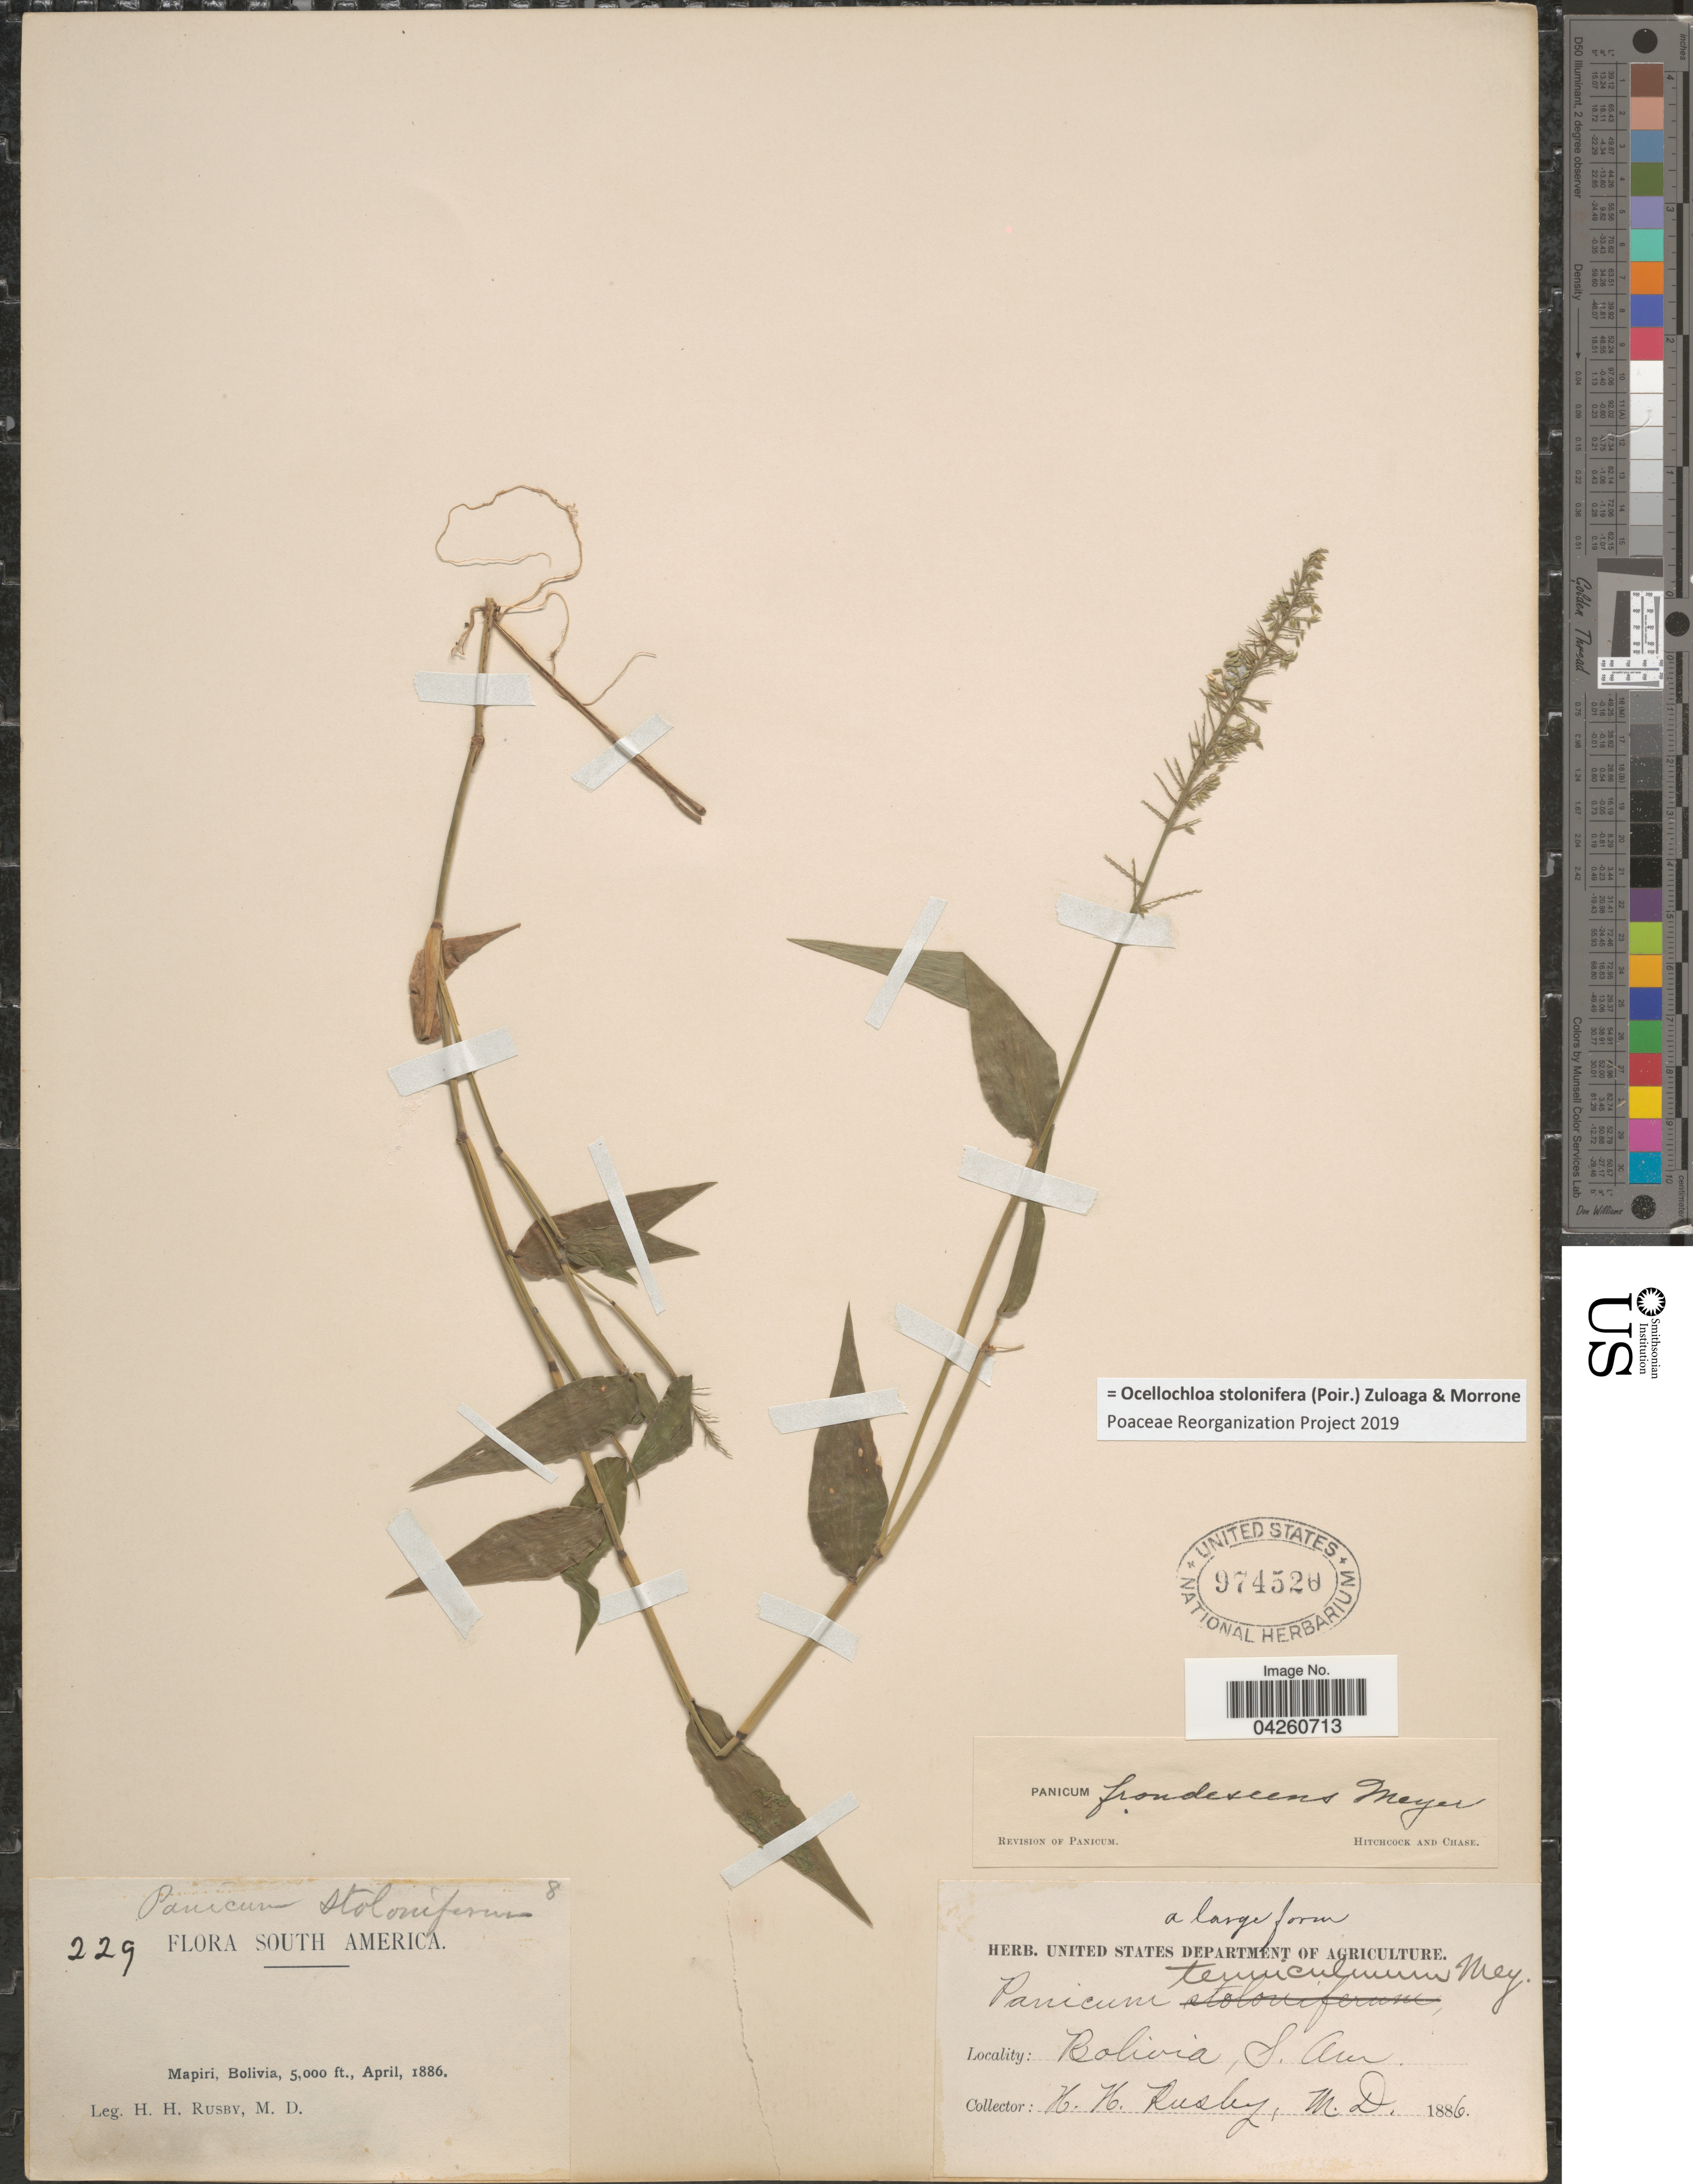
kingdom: Plantae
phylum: Tracheophyta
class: Liliopsida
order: Poales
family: Poaceae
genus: Ocellochloa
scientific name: Ocellochloa stolonifera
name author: (Poir.) Zuloaga & Morrone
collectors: H. H. Rusby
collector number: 229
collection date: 1886-04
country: Bolivia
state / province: La Páz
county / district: Larecaja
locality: Mapiri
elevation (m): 1524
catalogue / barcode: US 974520